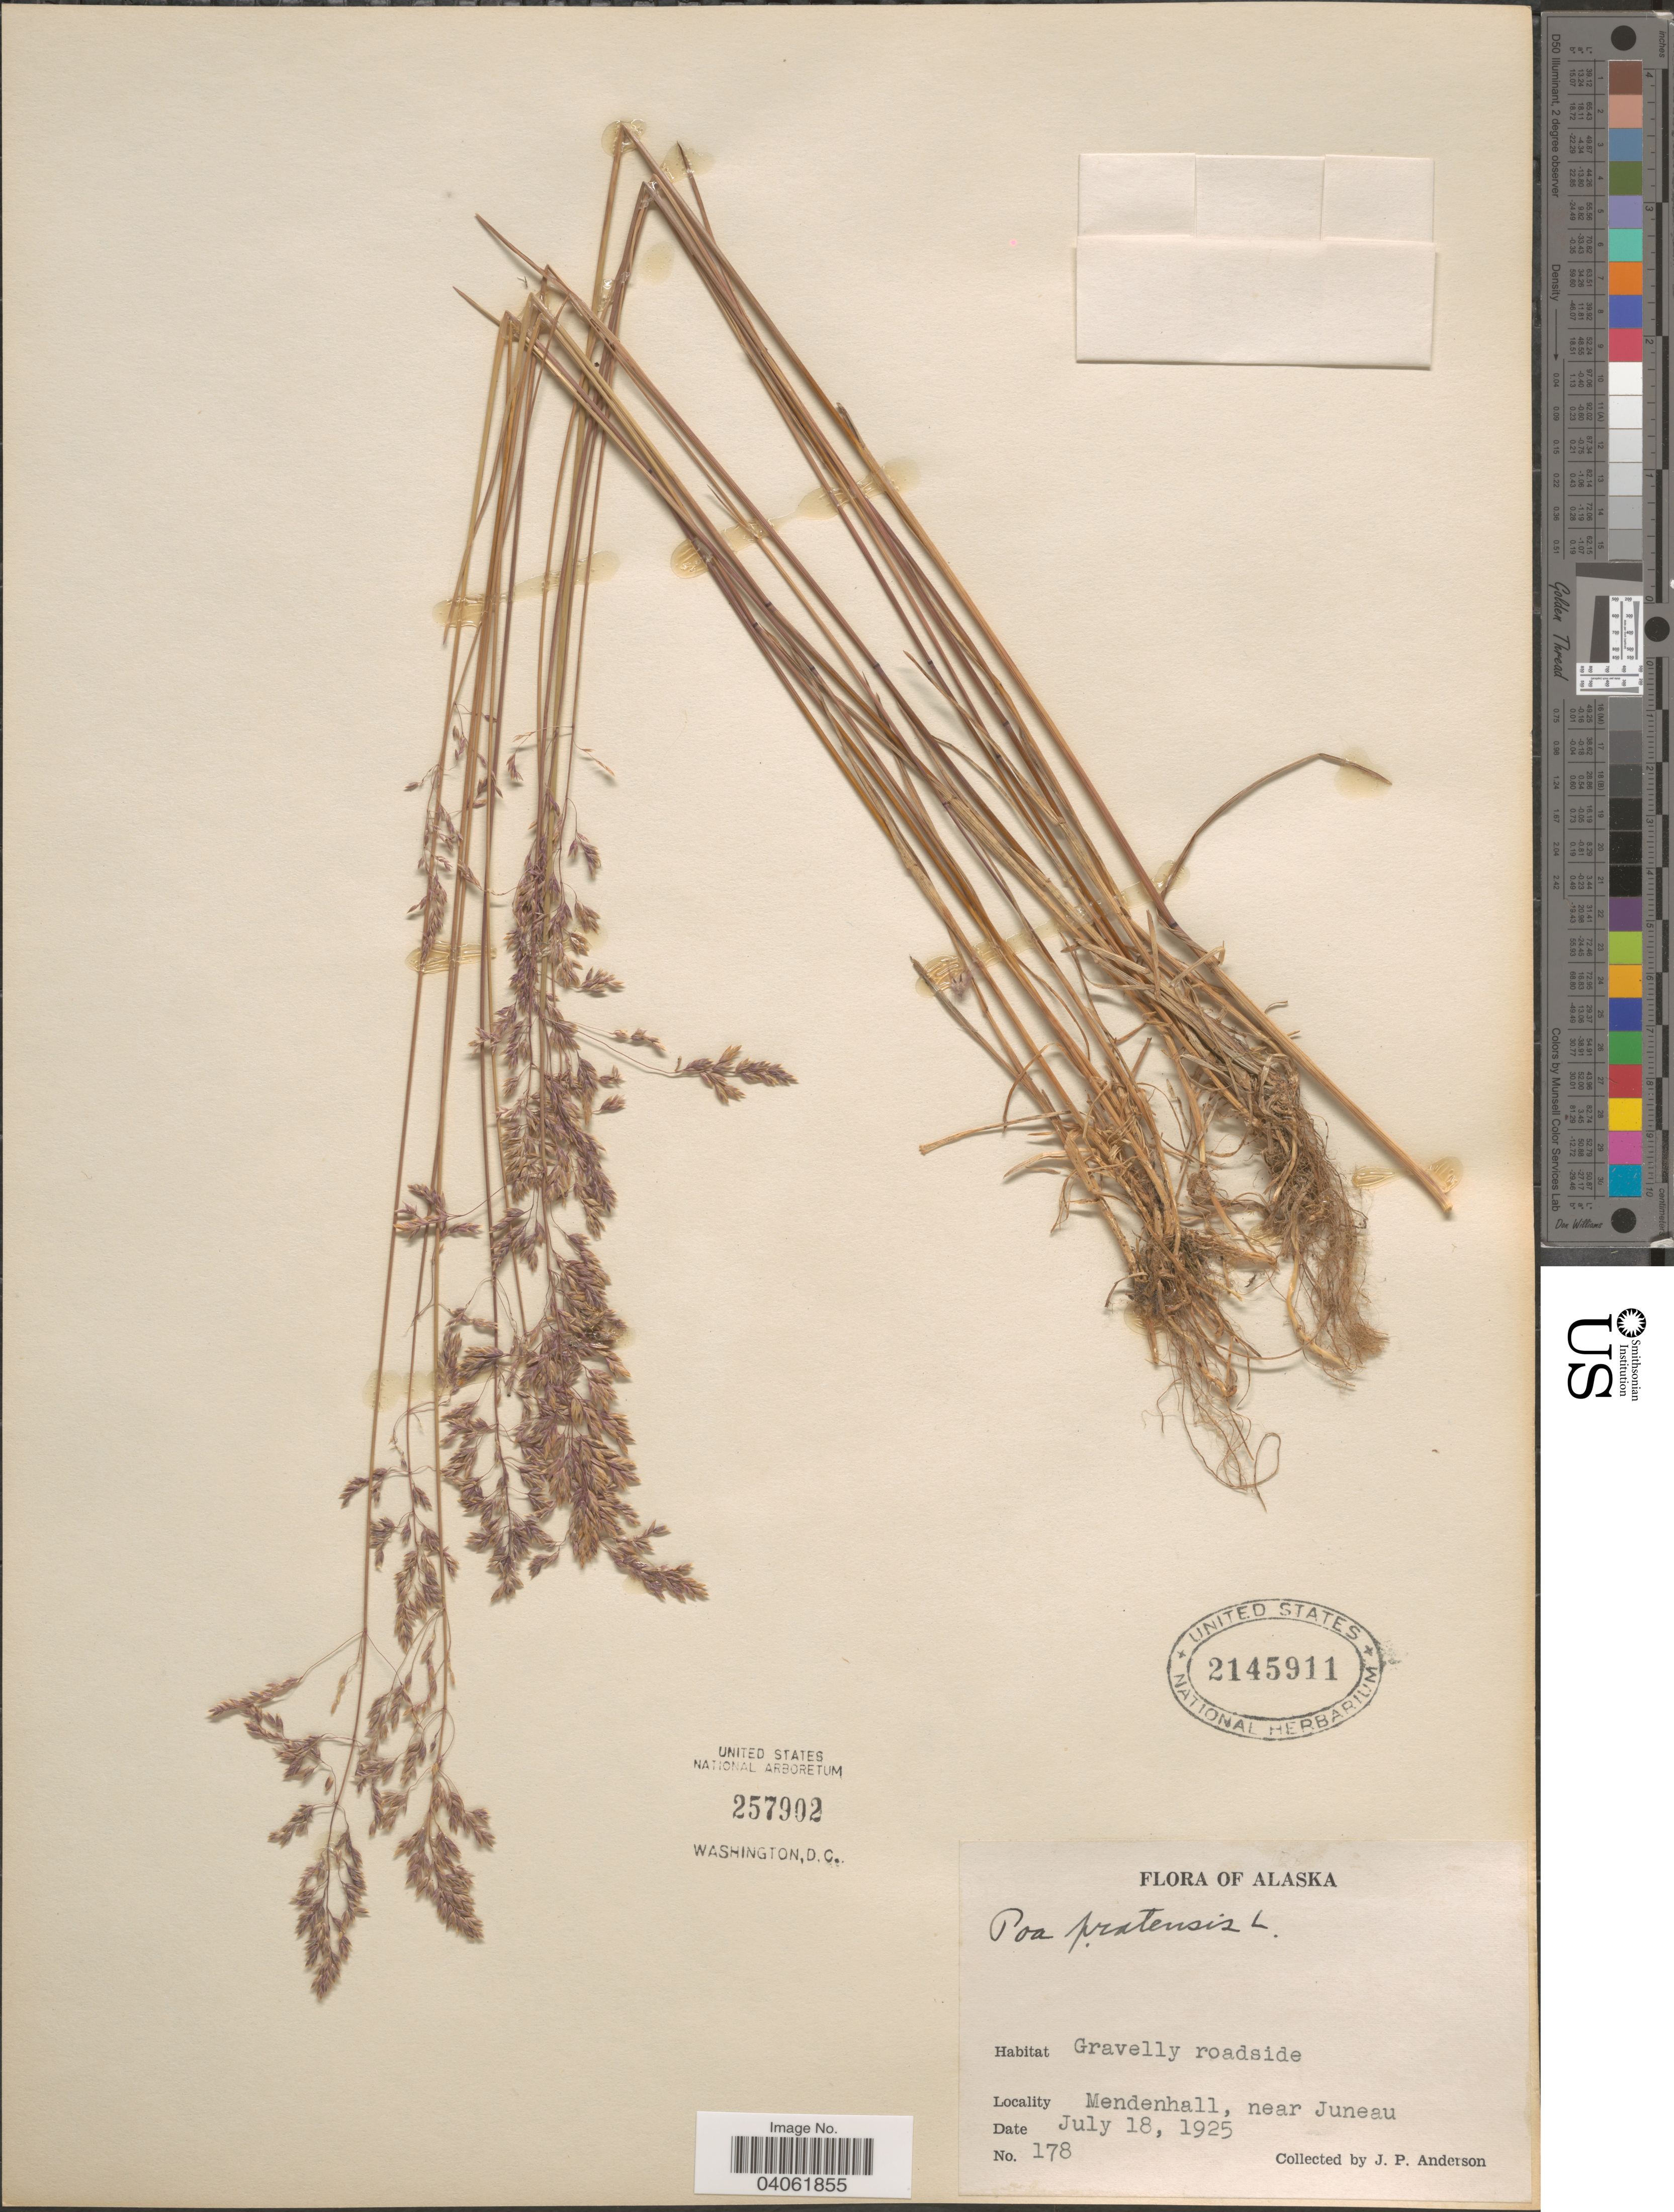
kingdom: Plantae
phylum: Tracheophyta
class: Liliopsida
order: Poales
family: Poaceae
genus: Poa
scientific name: Poa pratensis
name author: L.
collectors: J. P. Anderson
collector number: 178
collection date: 1925-07-18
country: United States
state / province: Alaska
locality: Mendenhall, near Juneau.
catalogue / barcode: US 2145911